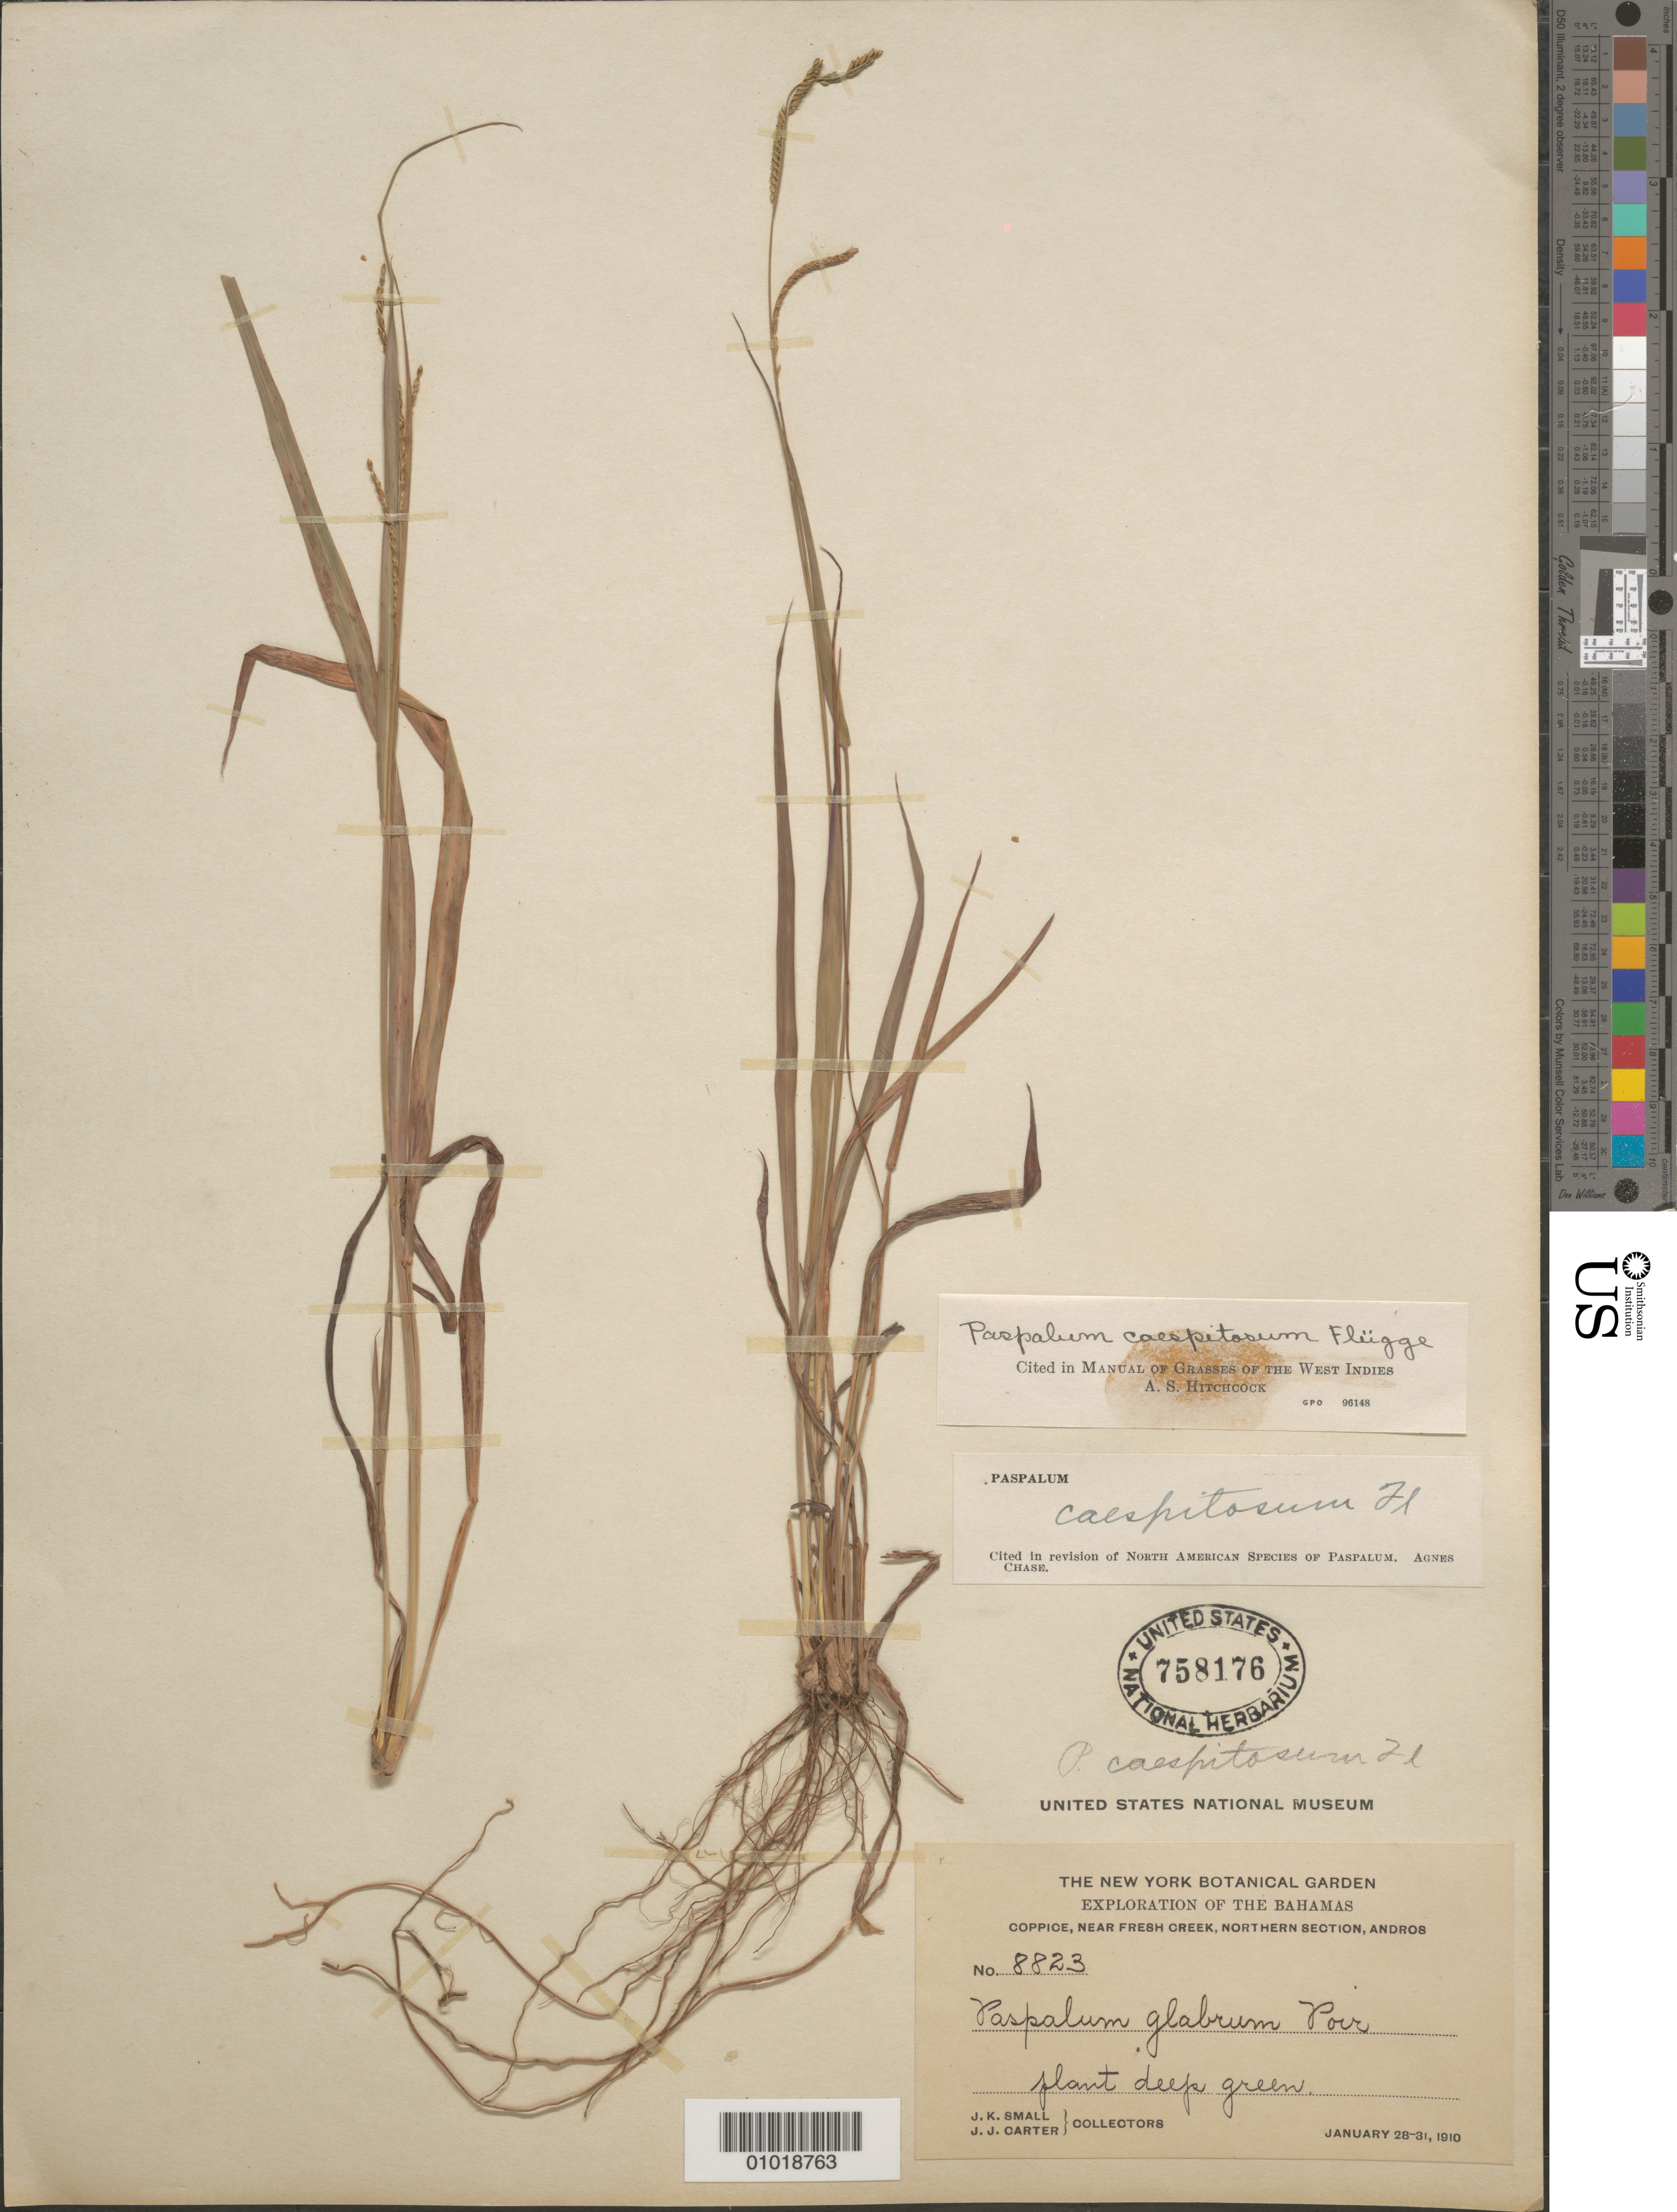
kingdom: Plantae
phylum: Tracheophyta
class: Liliopsida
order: Poales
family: Poaceae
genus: Paspalum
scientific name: Paspalum caespitosum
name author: Flüggé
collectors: J. K. Small & J. J. Carter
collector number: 8823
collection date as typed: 28 Jan 1910 to 31 Jan 1910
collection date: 1910-01-28/1910-01-31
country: Bahamas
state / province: North Andros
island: Andros I.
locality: Coppicem near Fresh Creek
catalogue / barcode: US 758176